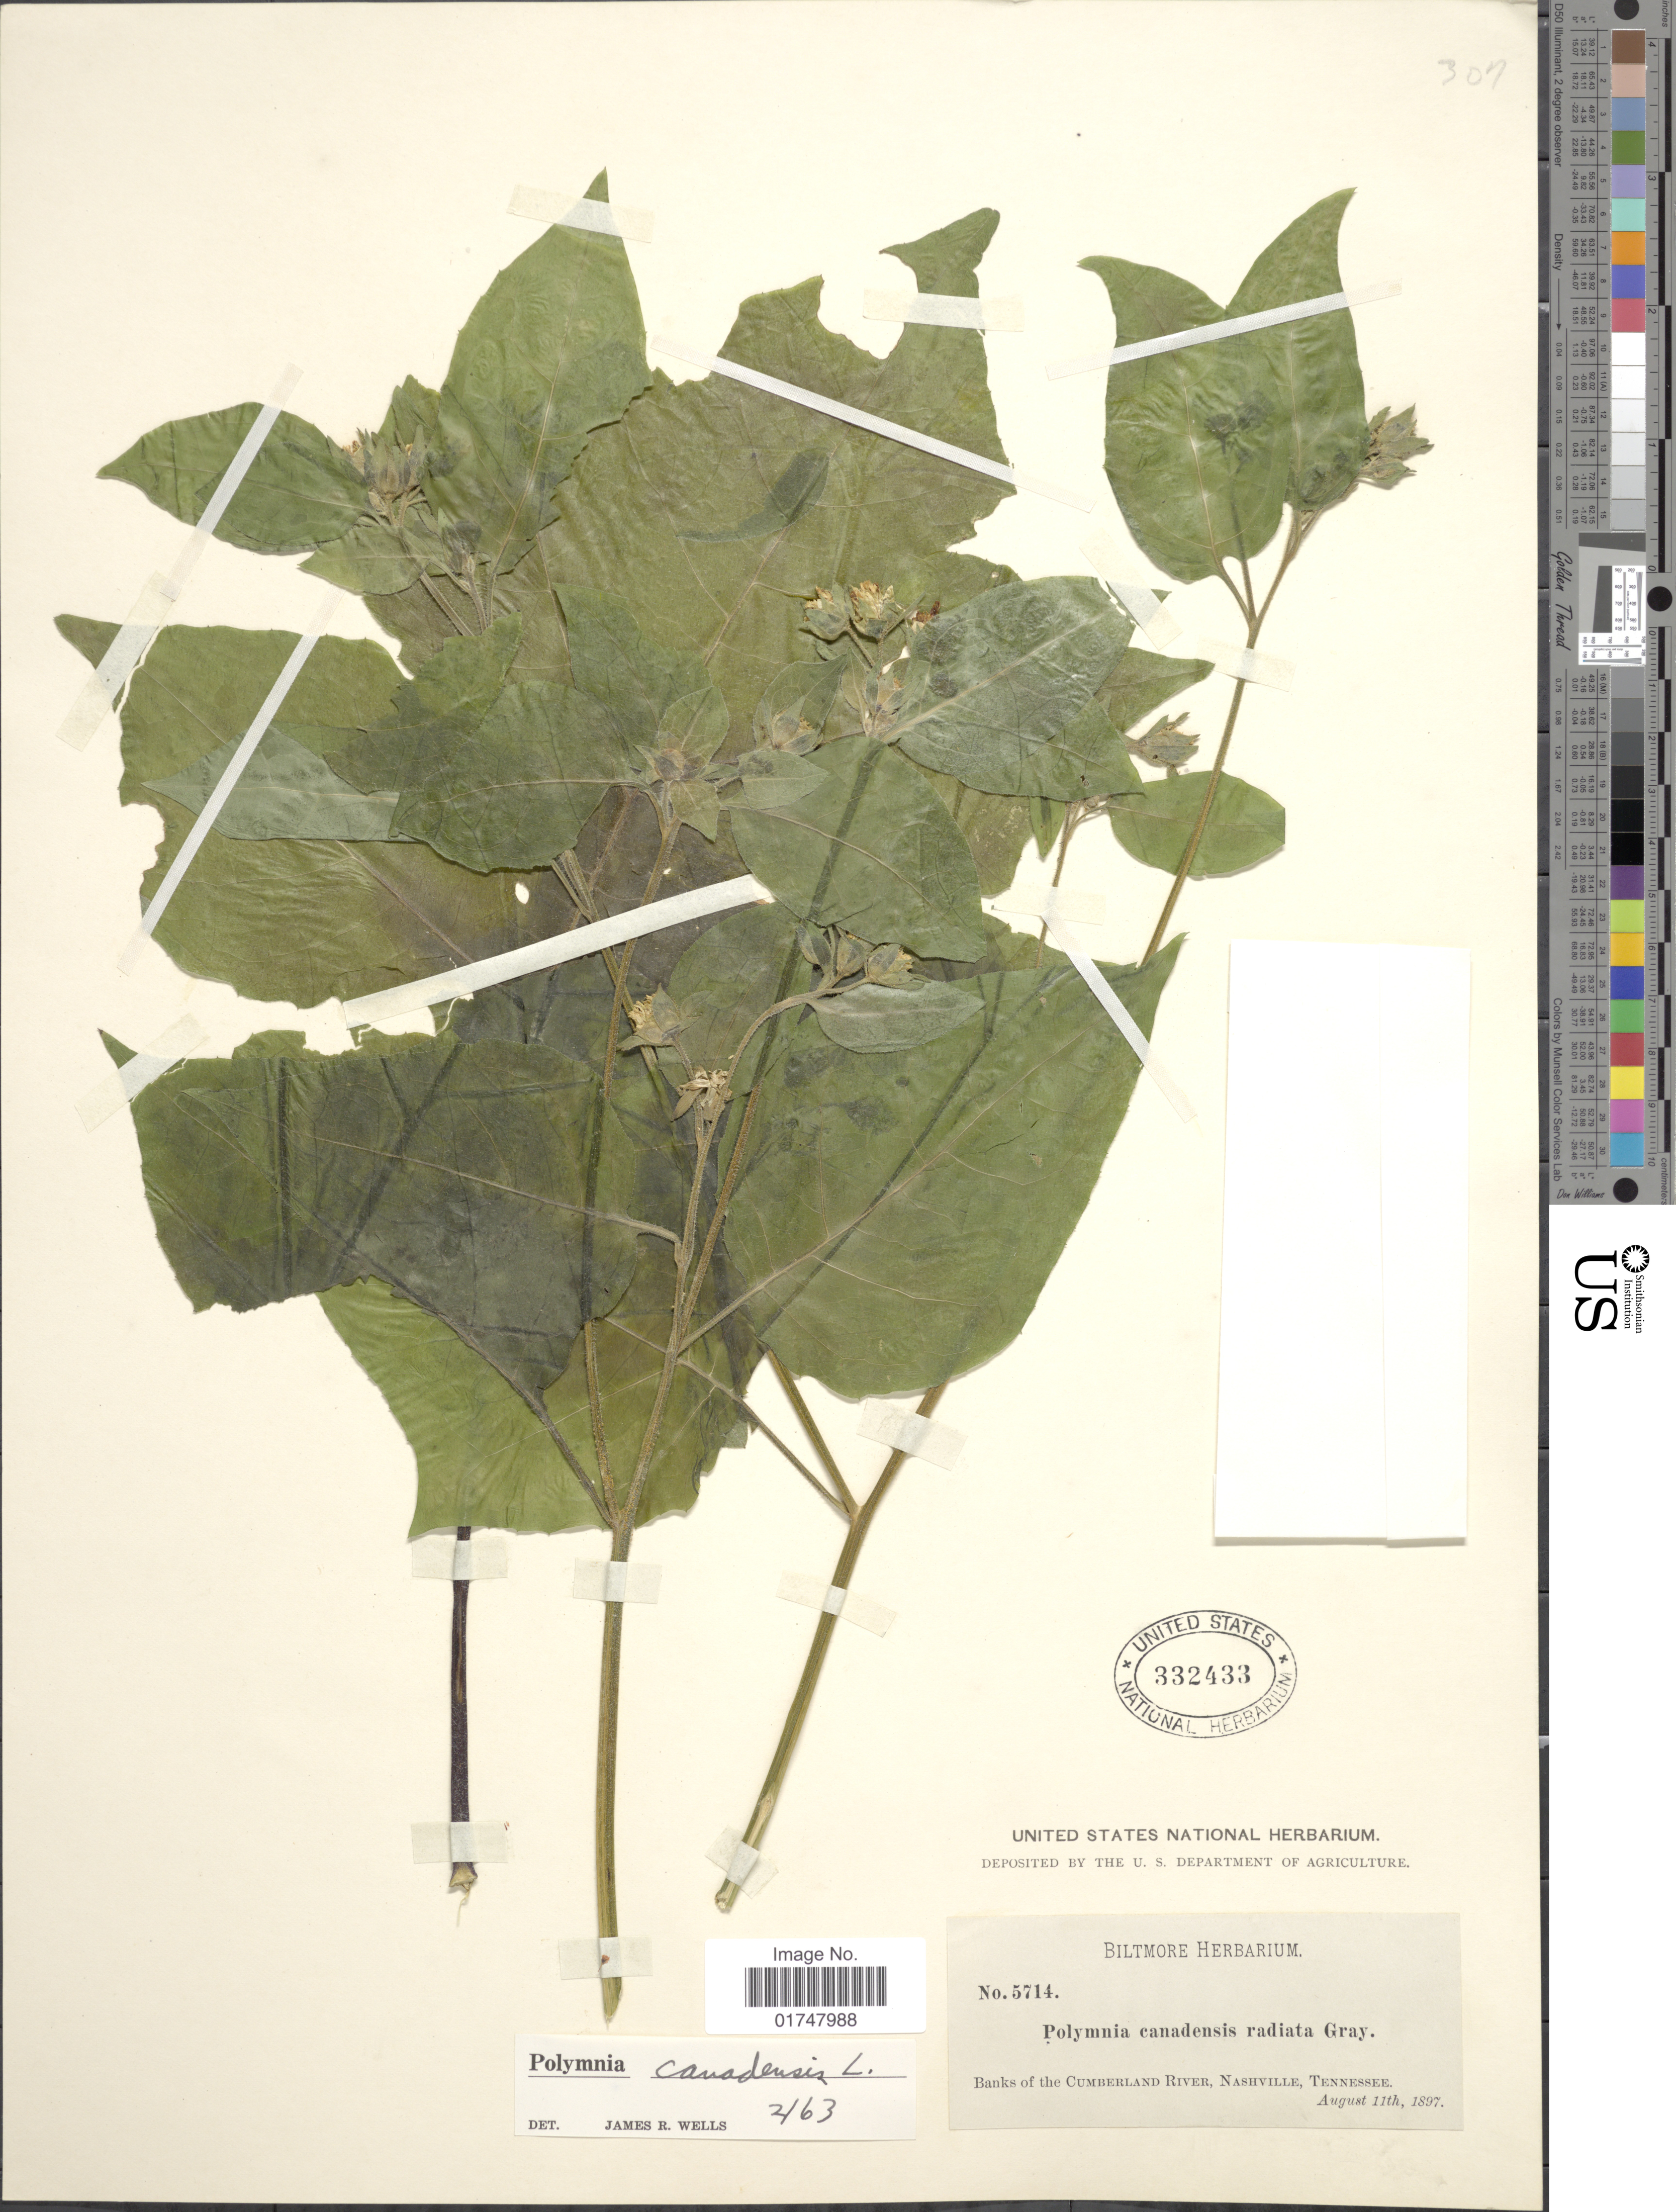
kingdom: Plantae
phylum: Tracheophyta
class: Magnoliopsida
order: Asterales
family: Asteraceae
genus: Polymnia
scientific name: Polymnia canadensis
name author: L.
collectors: ex herb. Biltmore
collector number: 5714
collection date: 1897-08-11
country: United States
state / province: Tennessee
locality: Banks of the Cumberland River, Nashville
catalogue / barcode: US 332433